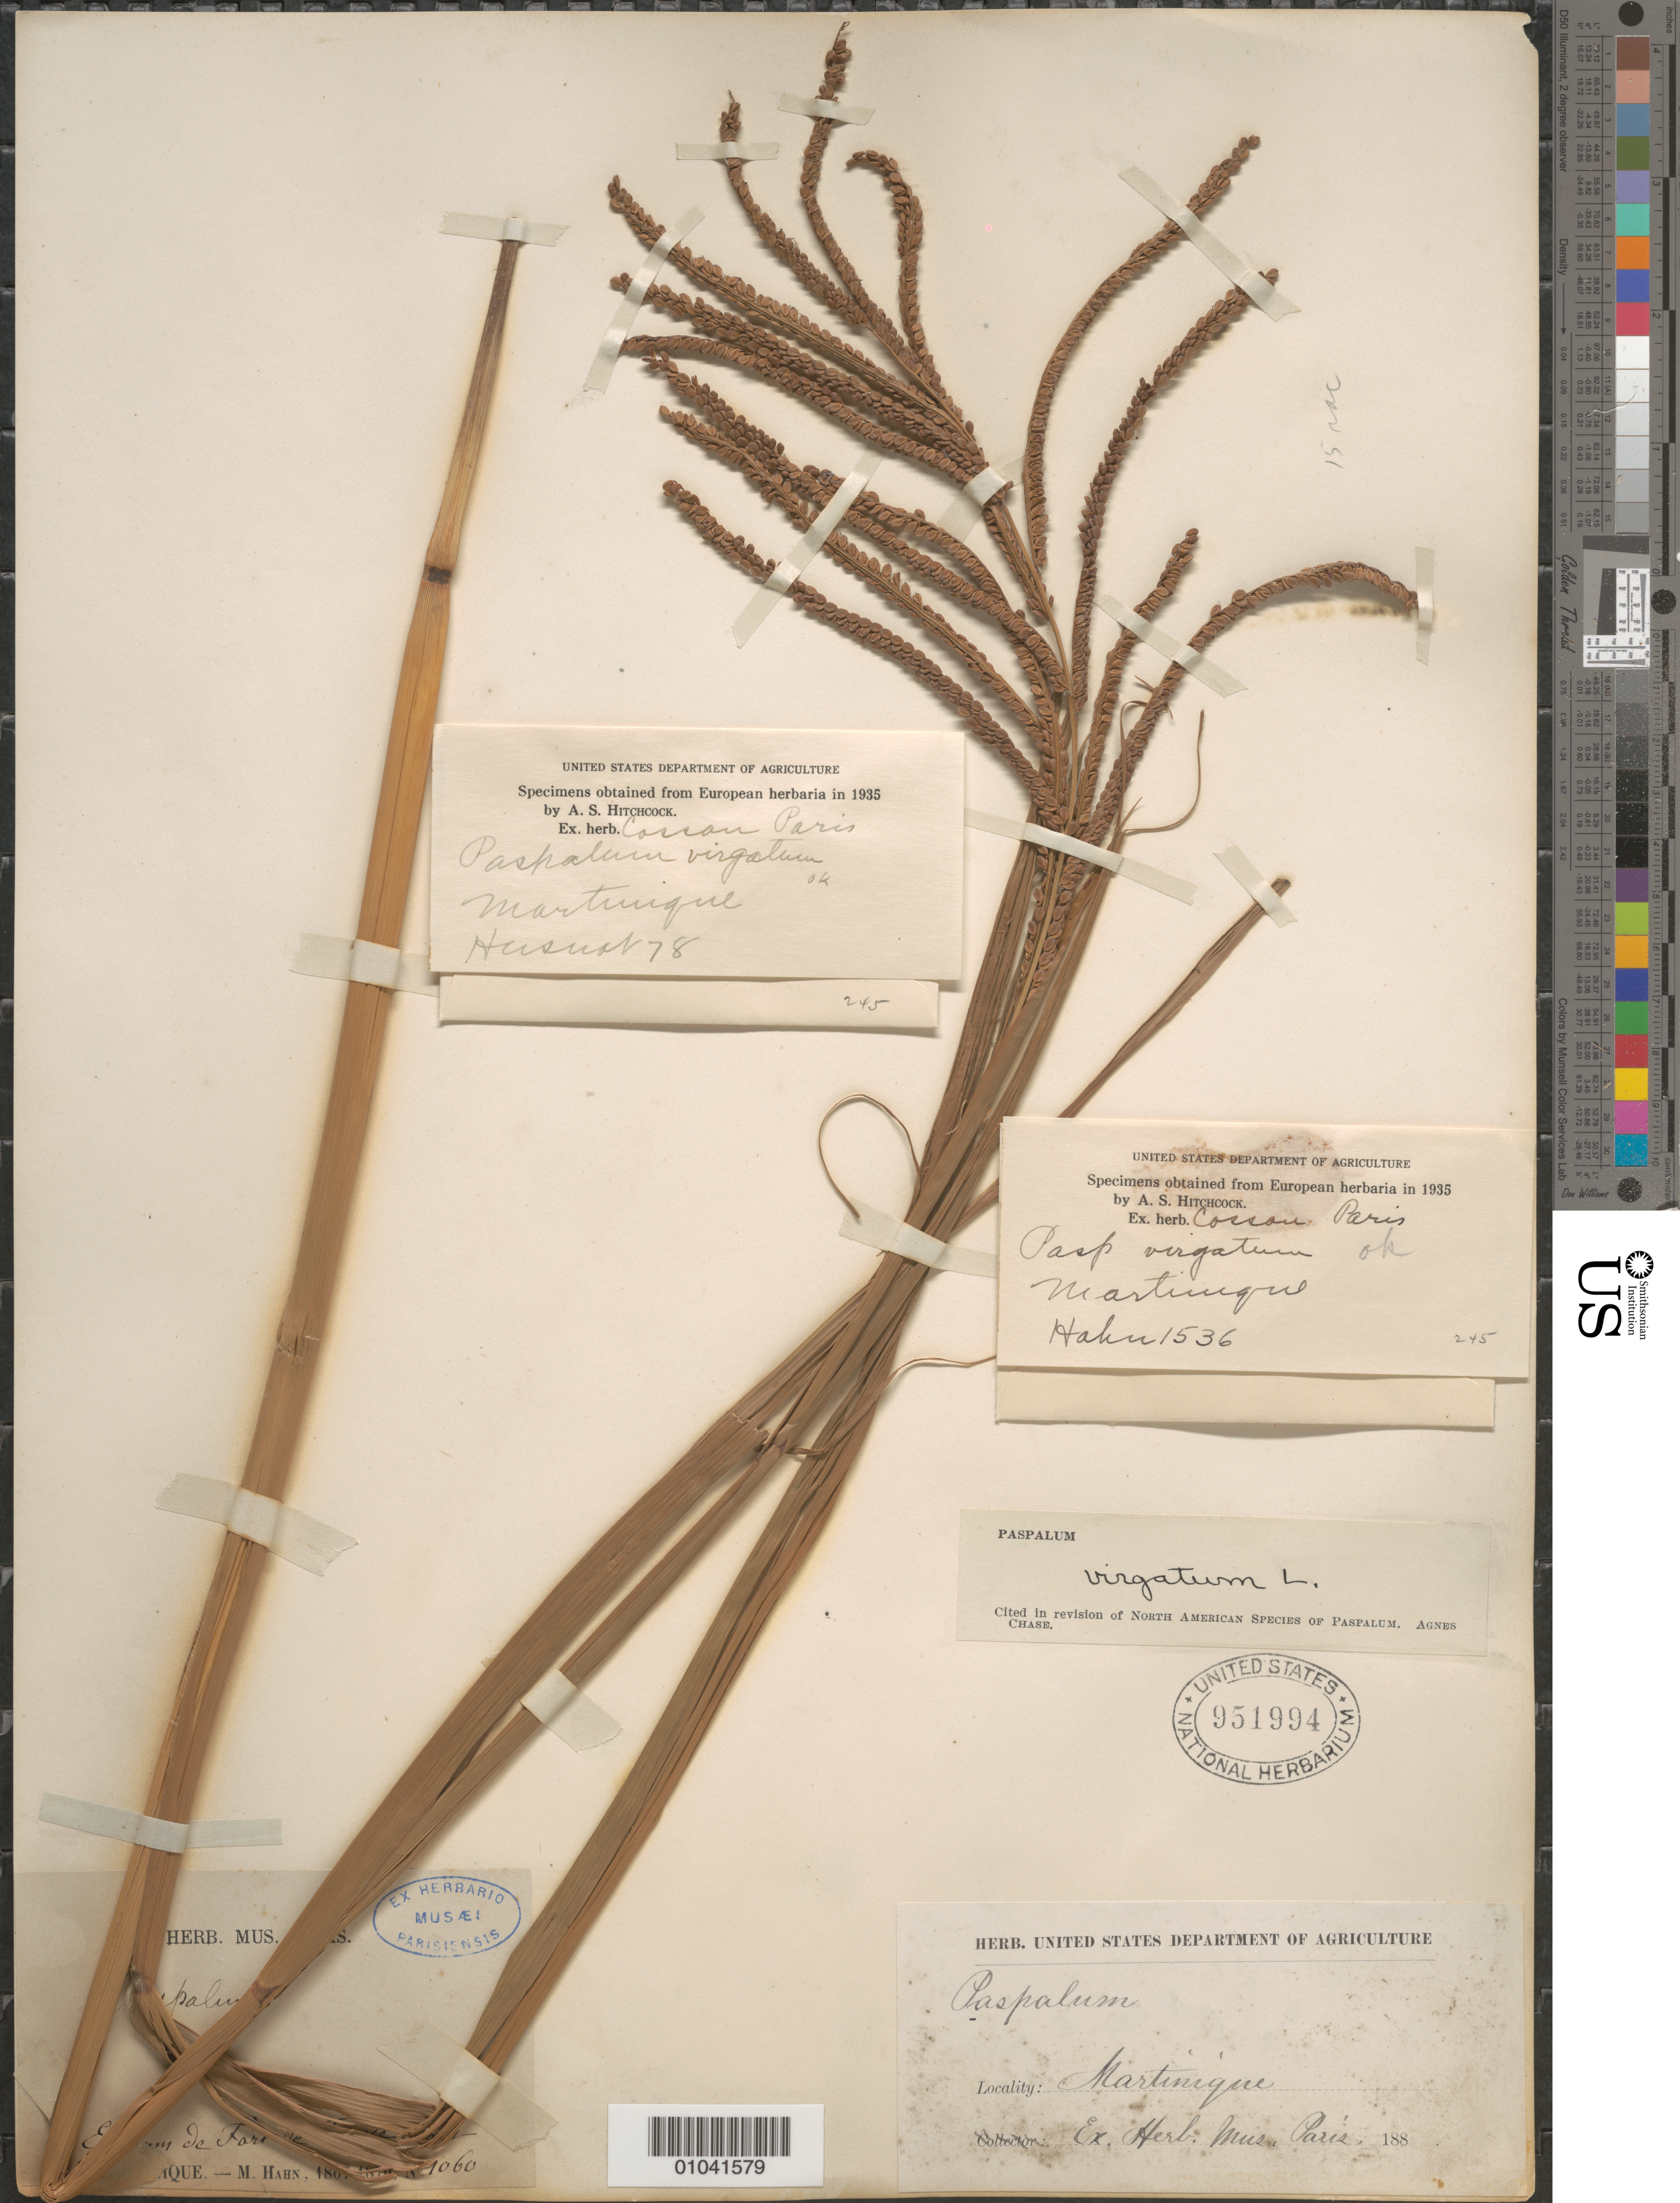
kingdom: Plantae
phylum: Tracheophyta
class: Liliopsida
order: Poales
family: Poaceae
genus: Paspalum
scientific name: Paspalum virgatum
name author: L.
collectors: M. Hahn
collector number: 1060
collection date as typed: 1867 to -- --- 1870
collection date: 1867/1870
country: Martinique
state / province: Fort-de-France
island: Martinique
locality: Environs de Fort-de-France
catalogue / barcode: US 951994